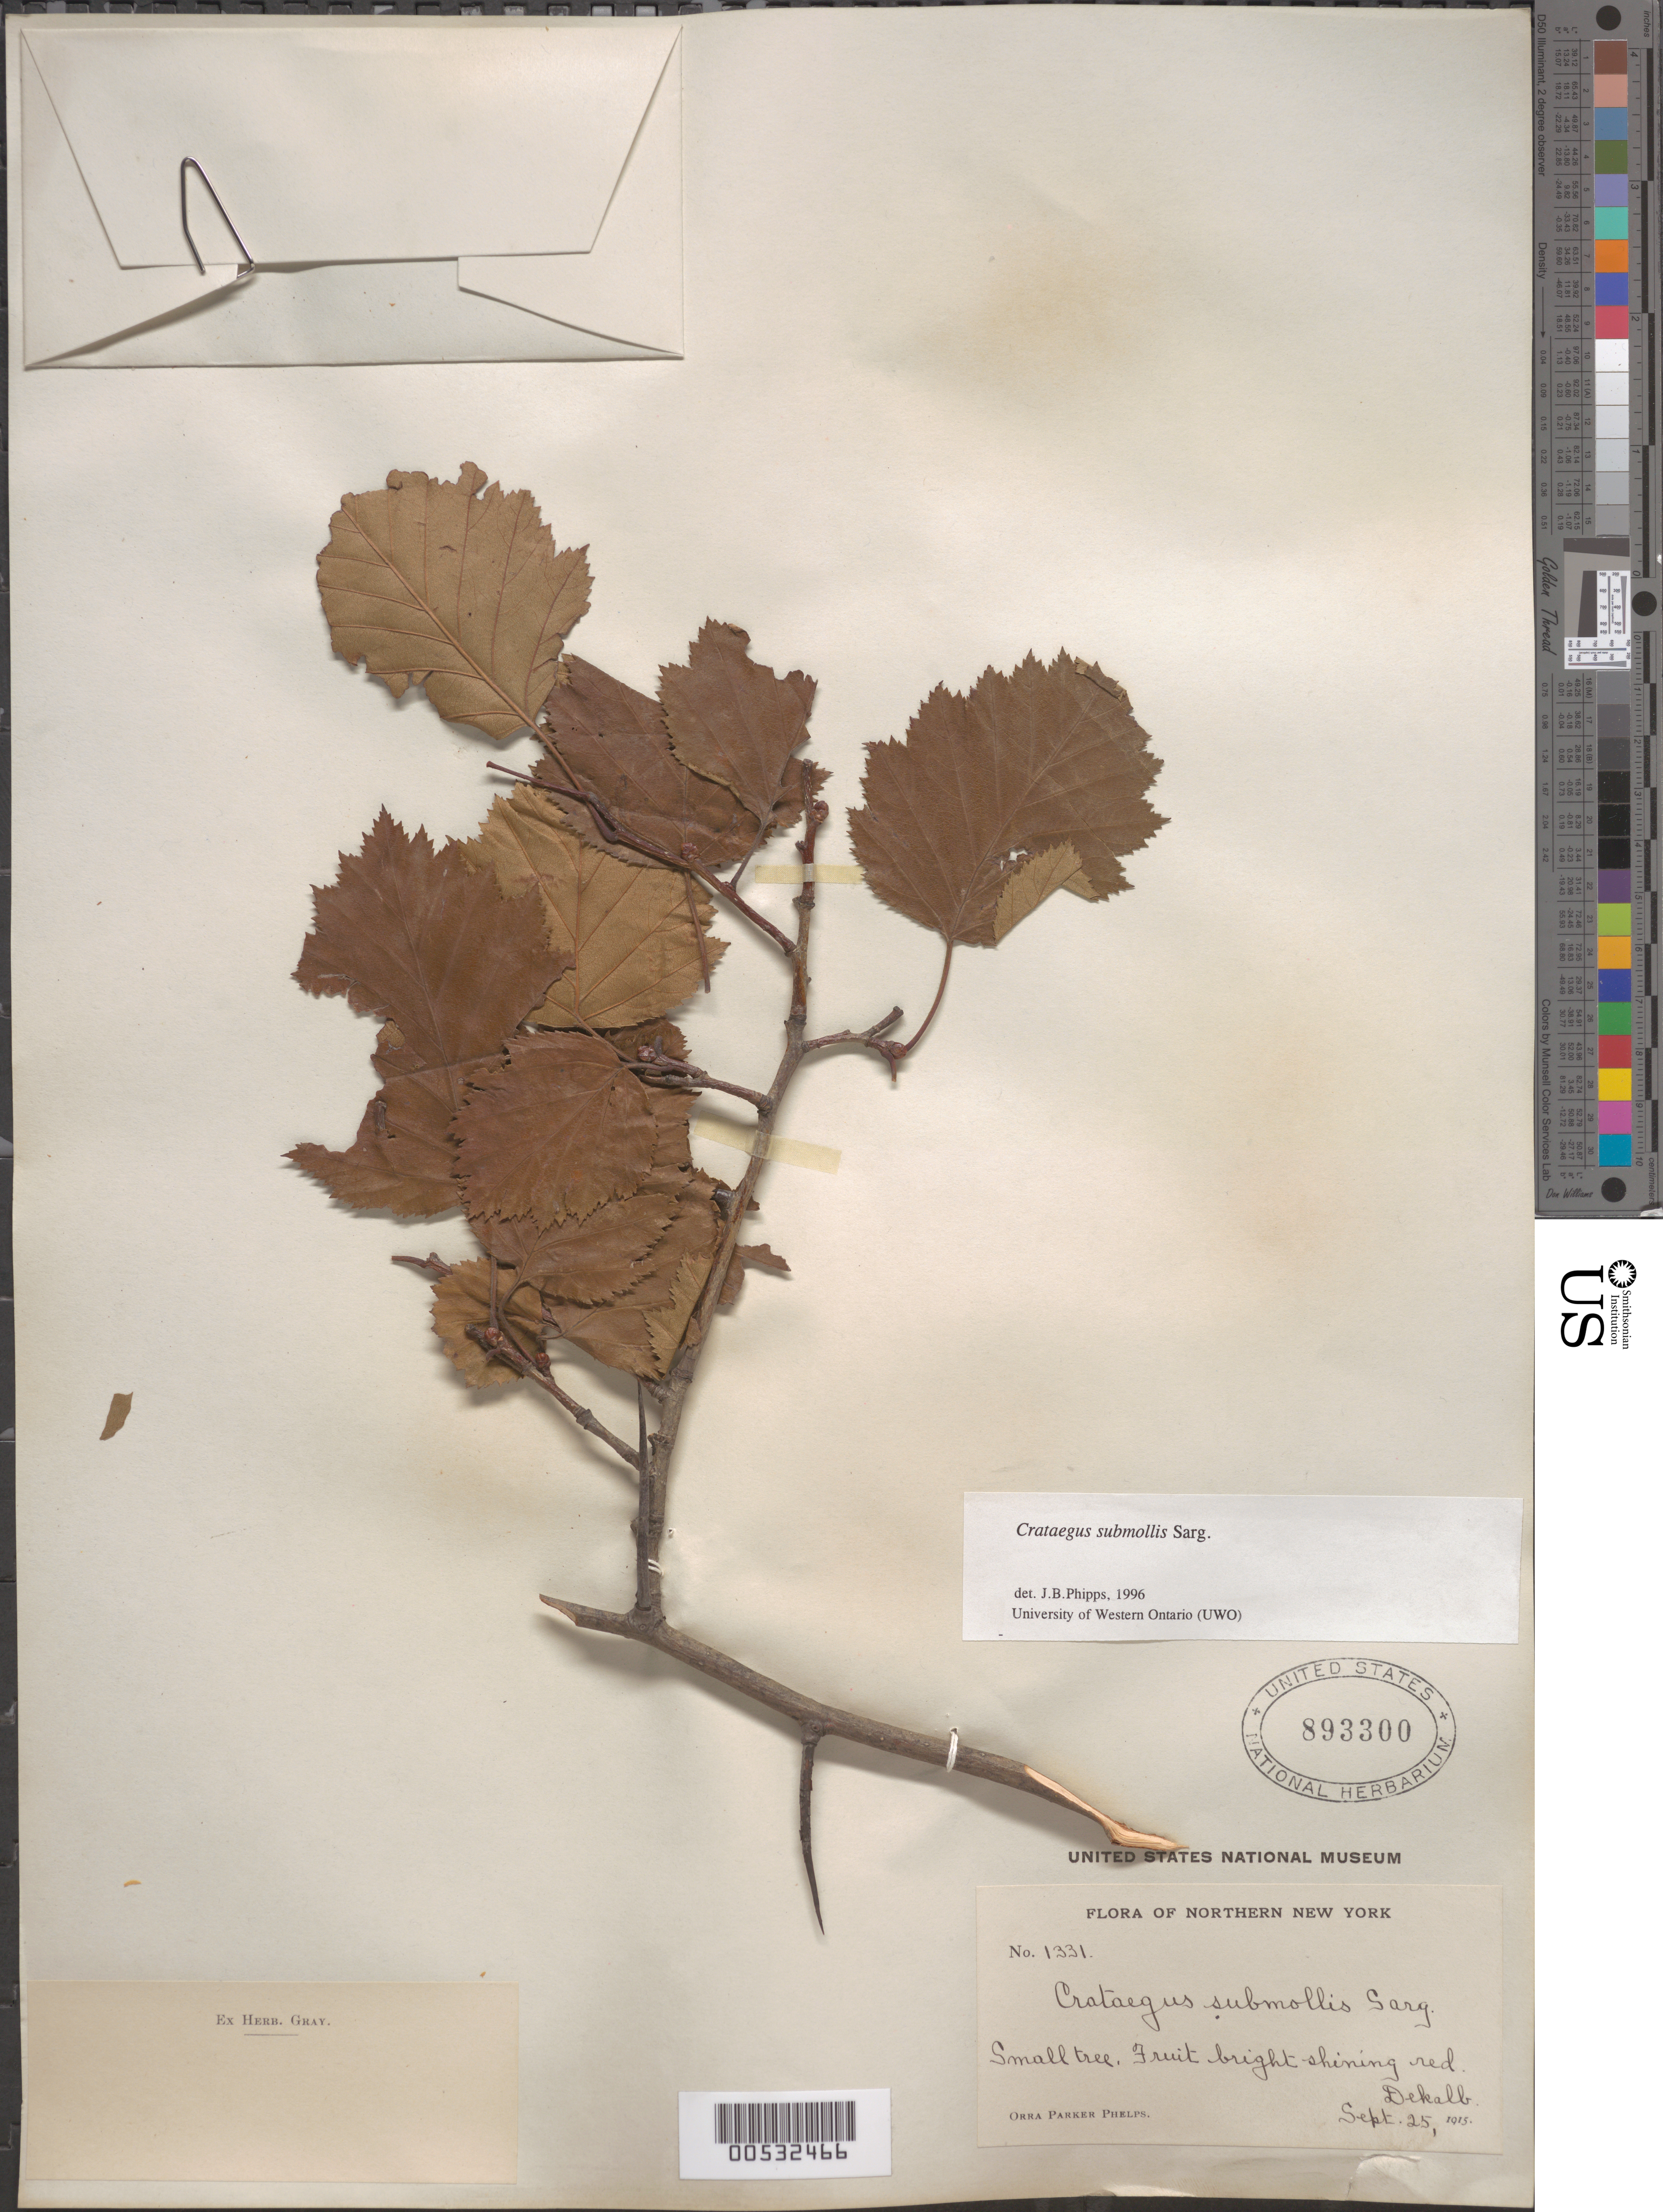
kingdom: Plantae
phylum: Tracheophyta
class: Magnoliopsida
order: Rosales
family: Rosaceae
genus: Crataegus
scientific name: Crataegus submollis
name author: Sarg.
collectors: O. P. Phelps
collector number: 1331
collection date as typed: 25 Sep 1915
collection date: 1915-09-25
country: United States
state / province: New York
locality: DeKalb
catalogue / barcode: US 893300